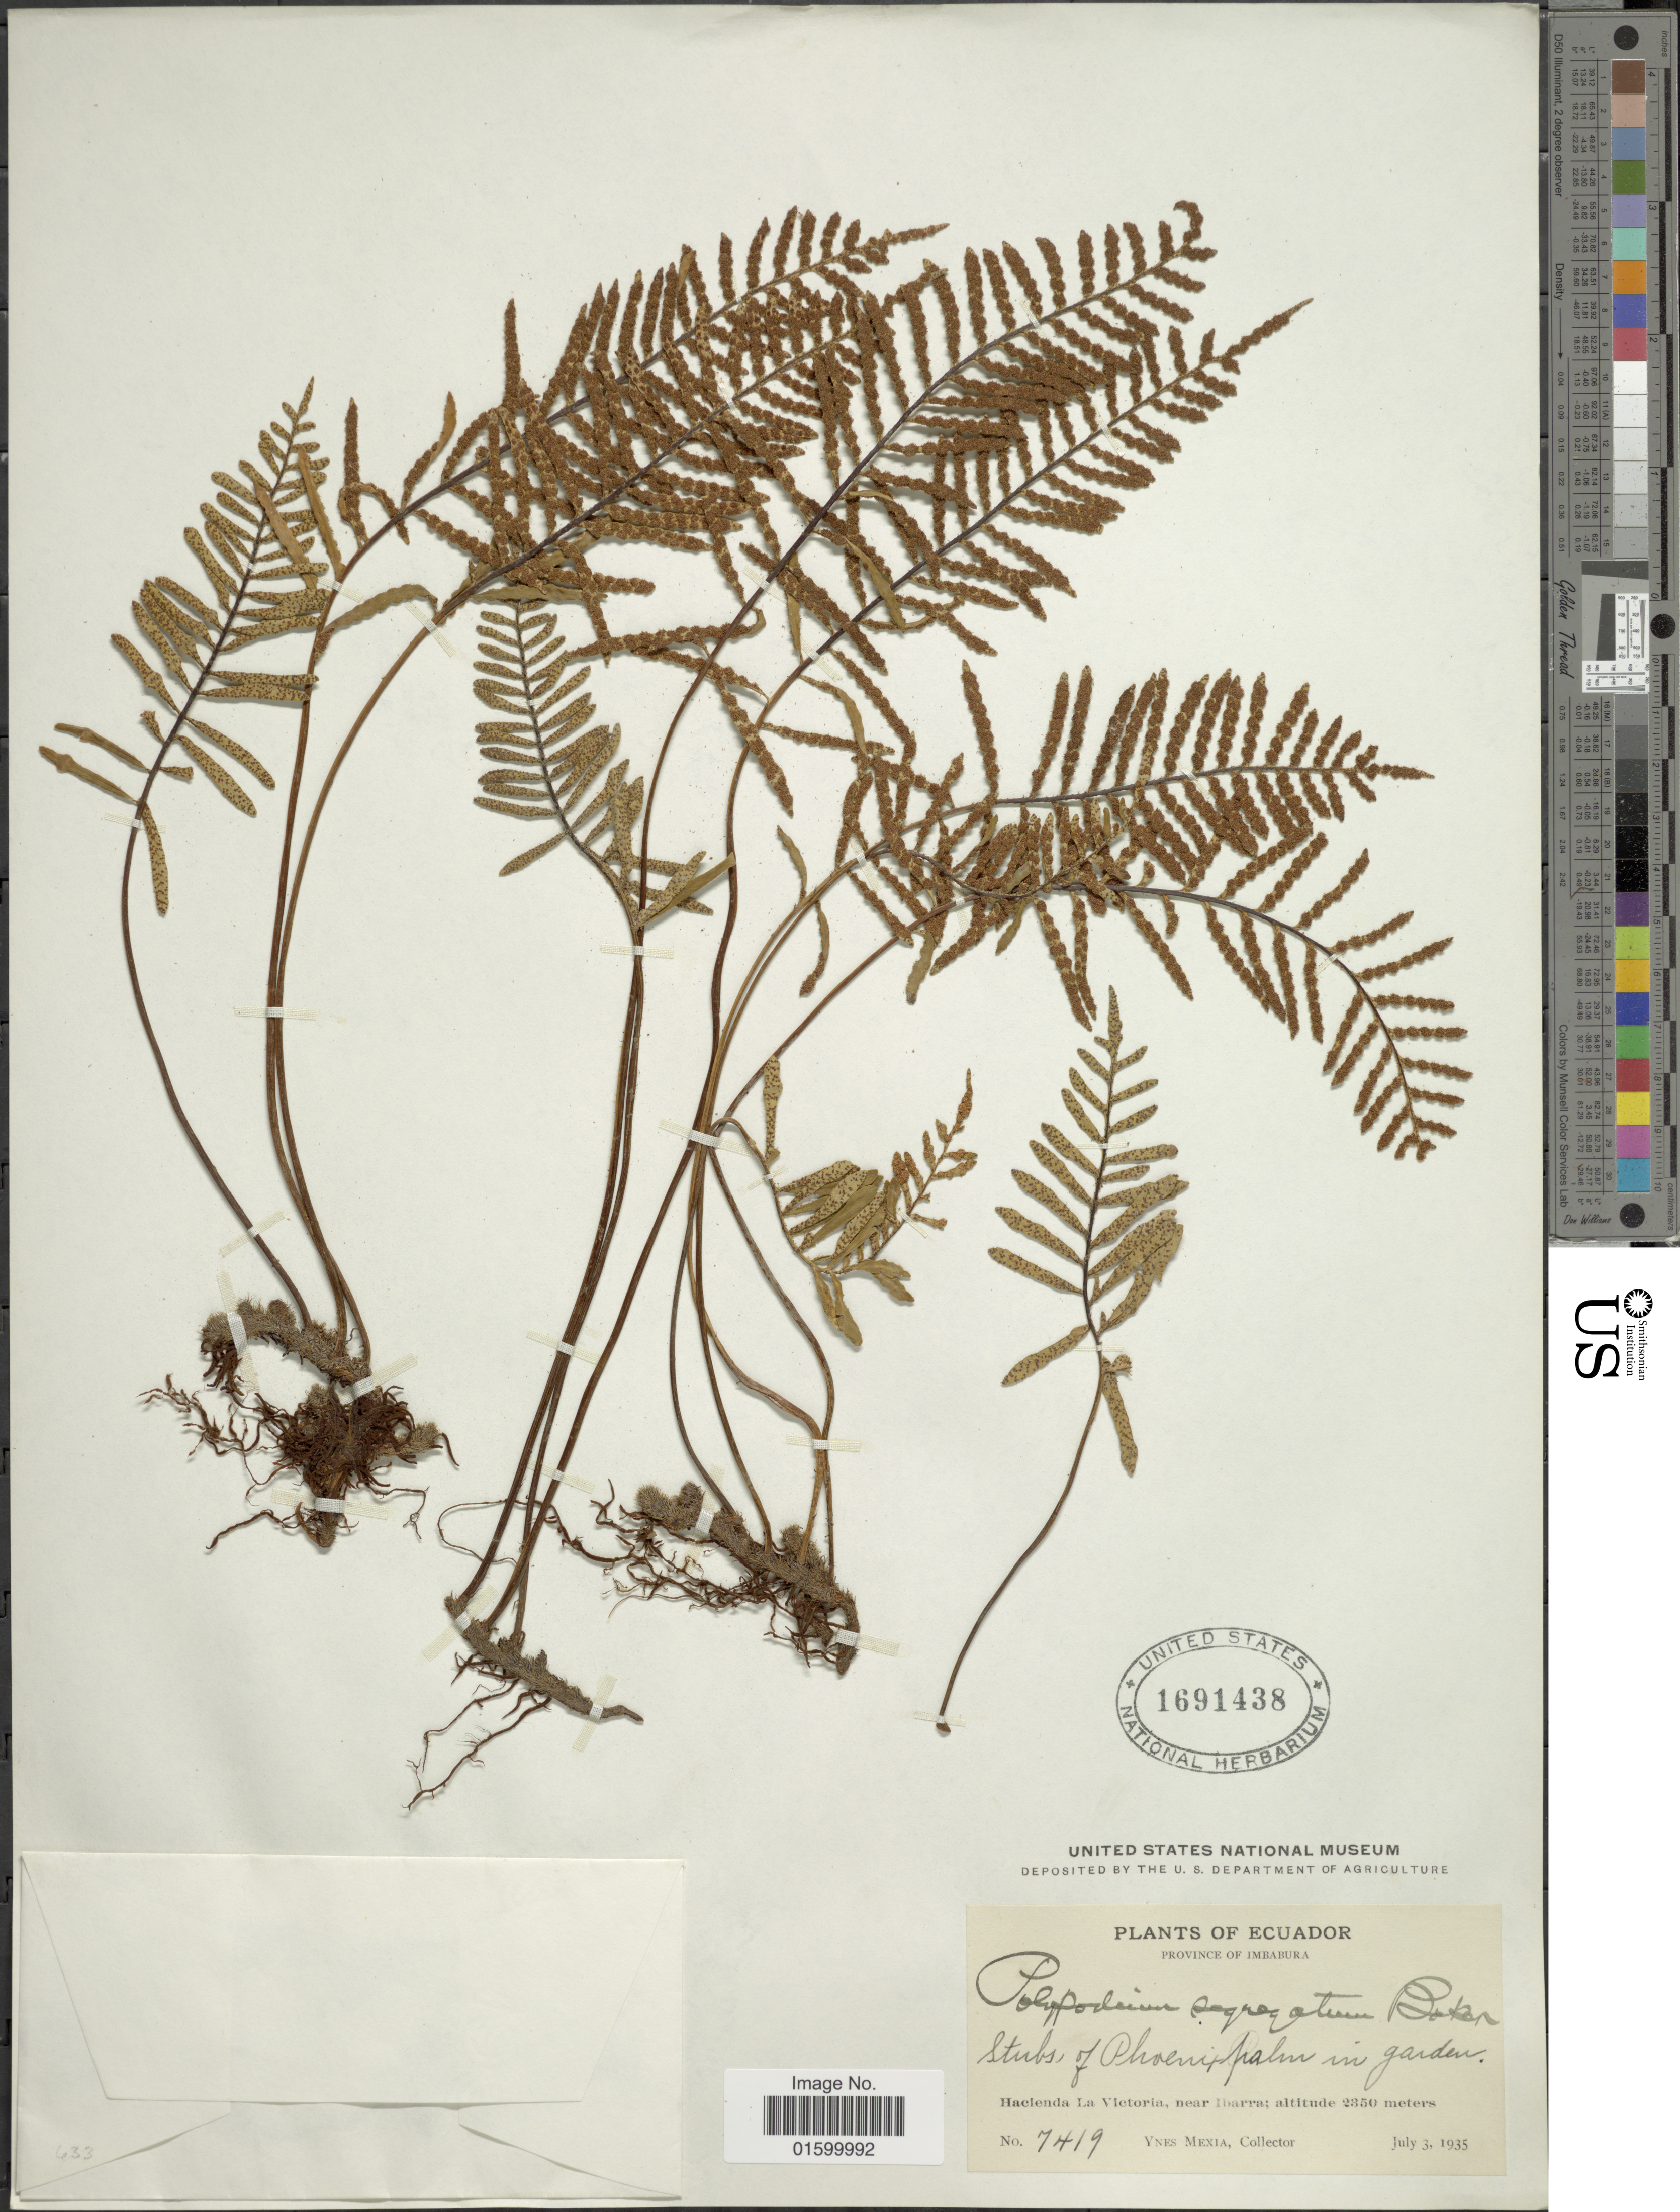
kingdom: Plantae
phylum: Tracheophyta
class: Polypodiopsida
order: Polypodiales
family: Polypodiaceae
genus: Pleopeltis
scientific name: Pleopeltis segregata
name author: (Baker) A.R. Sm.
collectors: Y. Mexia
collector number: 7419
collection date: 1935-07-03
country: Ecuador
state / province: Imbabura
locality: Province of Imbabura, hacienda La Victoria, near Ibarra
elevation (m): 2350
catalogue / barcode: US 1691438